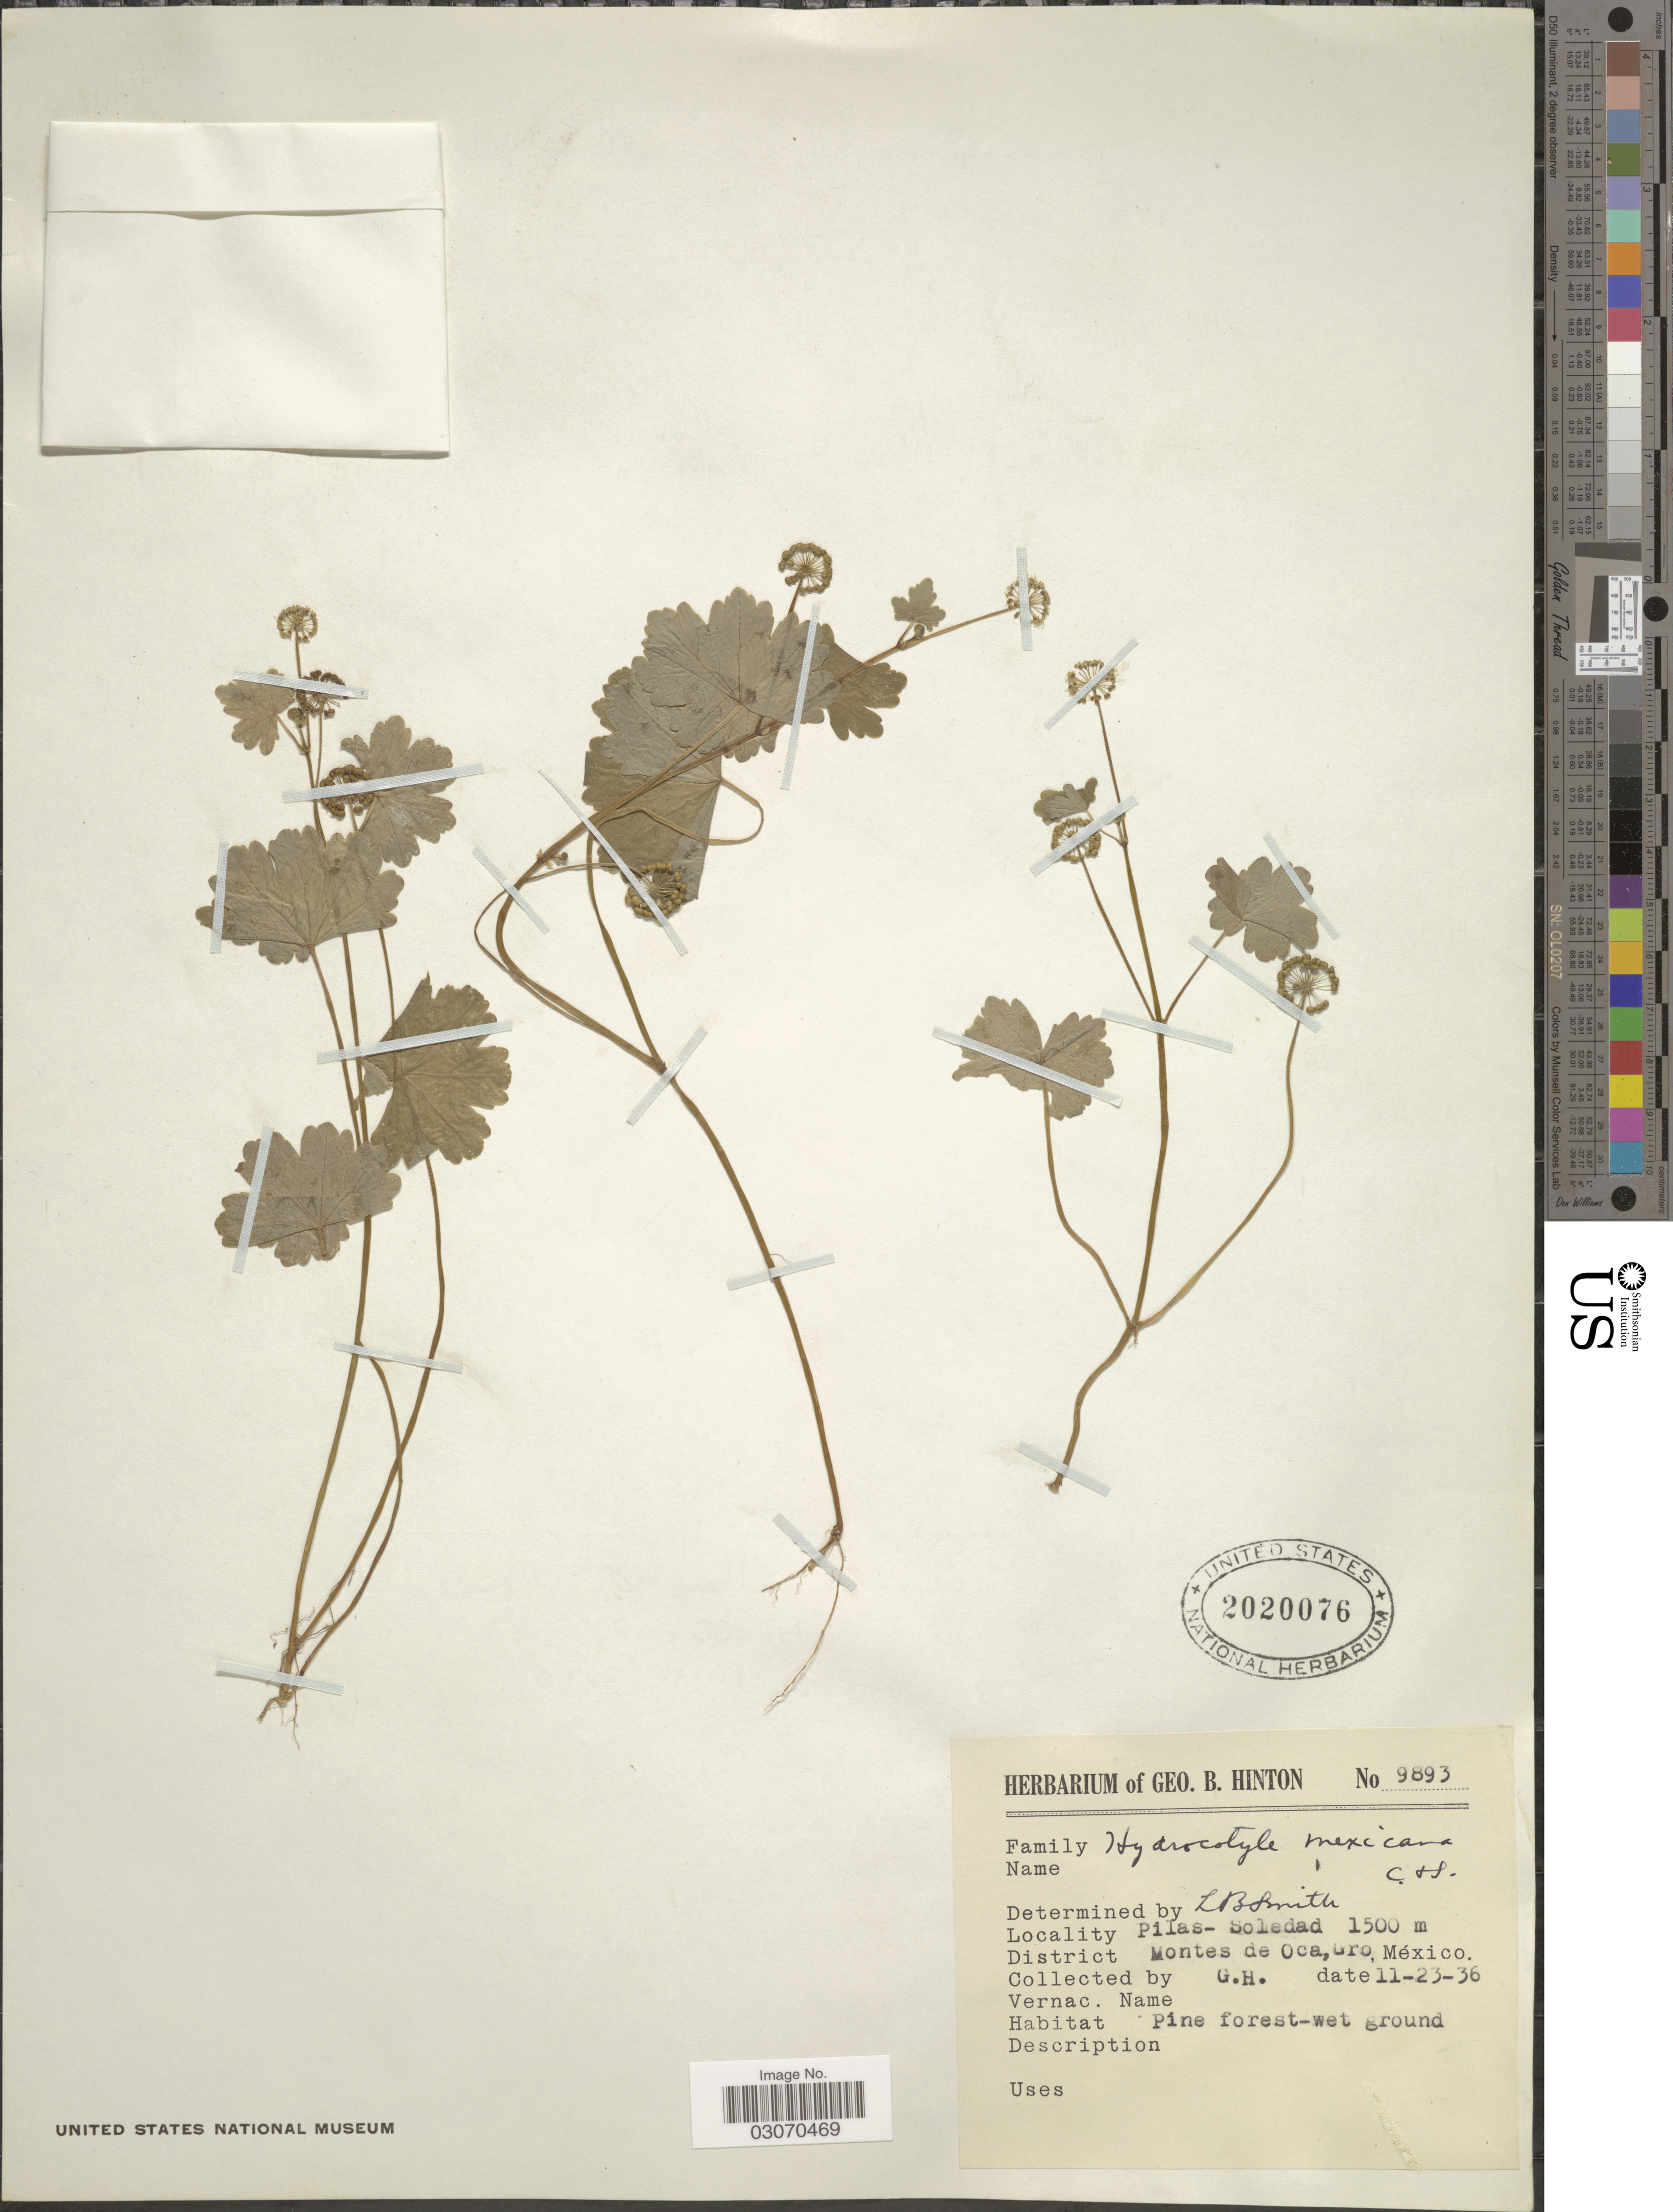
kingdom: Plantae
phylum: Tracheophyta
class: Magnoliopsida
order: Apiales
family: Araliaceae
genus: Hydrocotyle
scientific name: Hydrocotyle mexicana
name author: Schltdl. & Cham.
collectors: G. B. Hinton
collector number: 9893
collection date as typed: Transcribed d/m/y: 23/11/36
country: Mexico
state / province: Guerrero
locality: Pilas-Soledad, District Montes de Oca.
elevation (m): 1500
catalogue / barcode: US 2020076